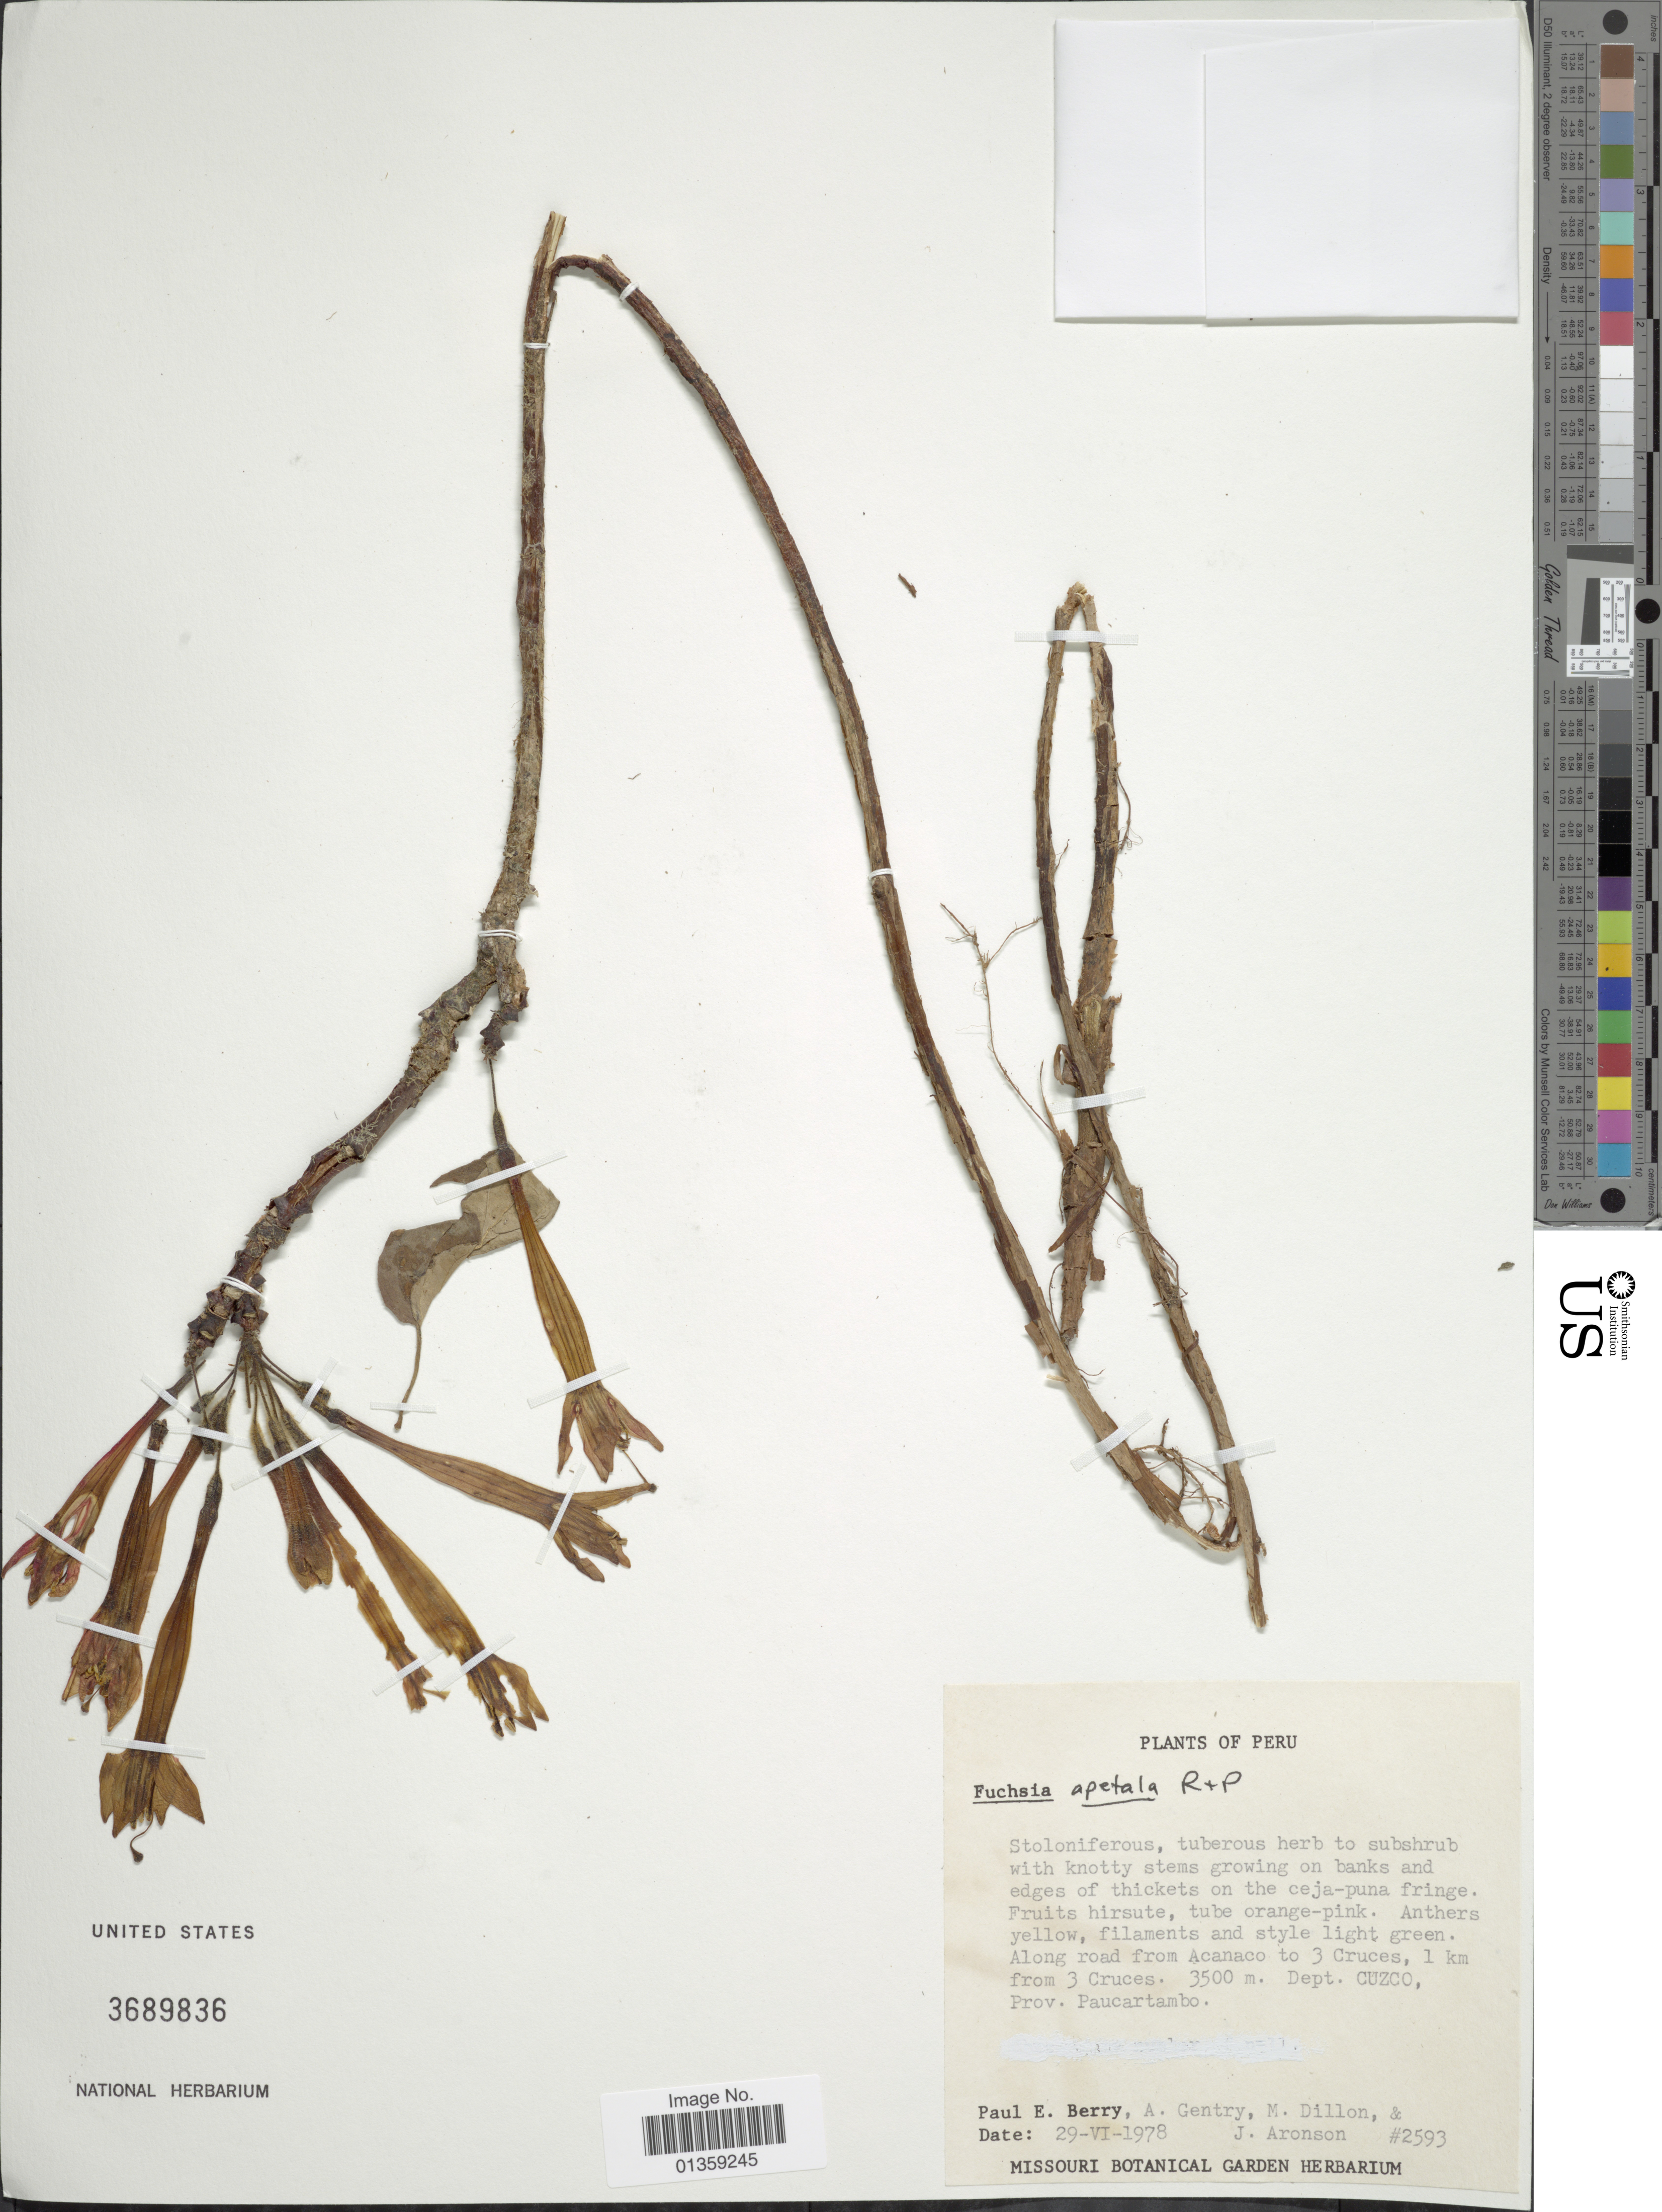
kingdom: Plantae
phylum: Tracheophyta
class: Magnoliopsida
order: Myrtales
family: Onagraceae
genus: Fuchsia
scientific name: Fuchsia apetala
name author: Ruiz & Pav.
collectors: P. E. Berry, A. H. Gentry, M. O. Dillon & J. Aronson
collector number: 2593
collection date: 1978-06-29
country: Peru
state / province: Cusco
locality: Along road from Acanaco to 3 Cruces, 1 km from 3 Cruces, Prov. Paucartambo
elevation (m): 3500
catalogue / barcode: US 3689836